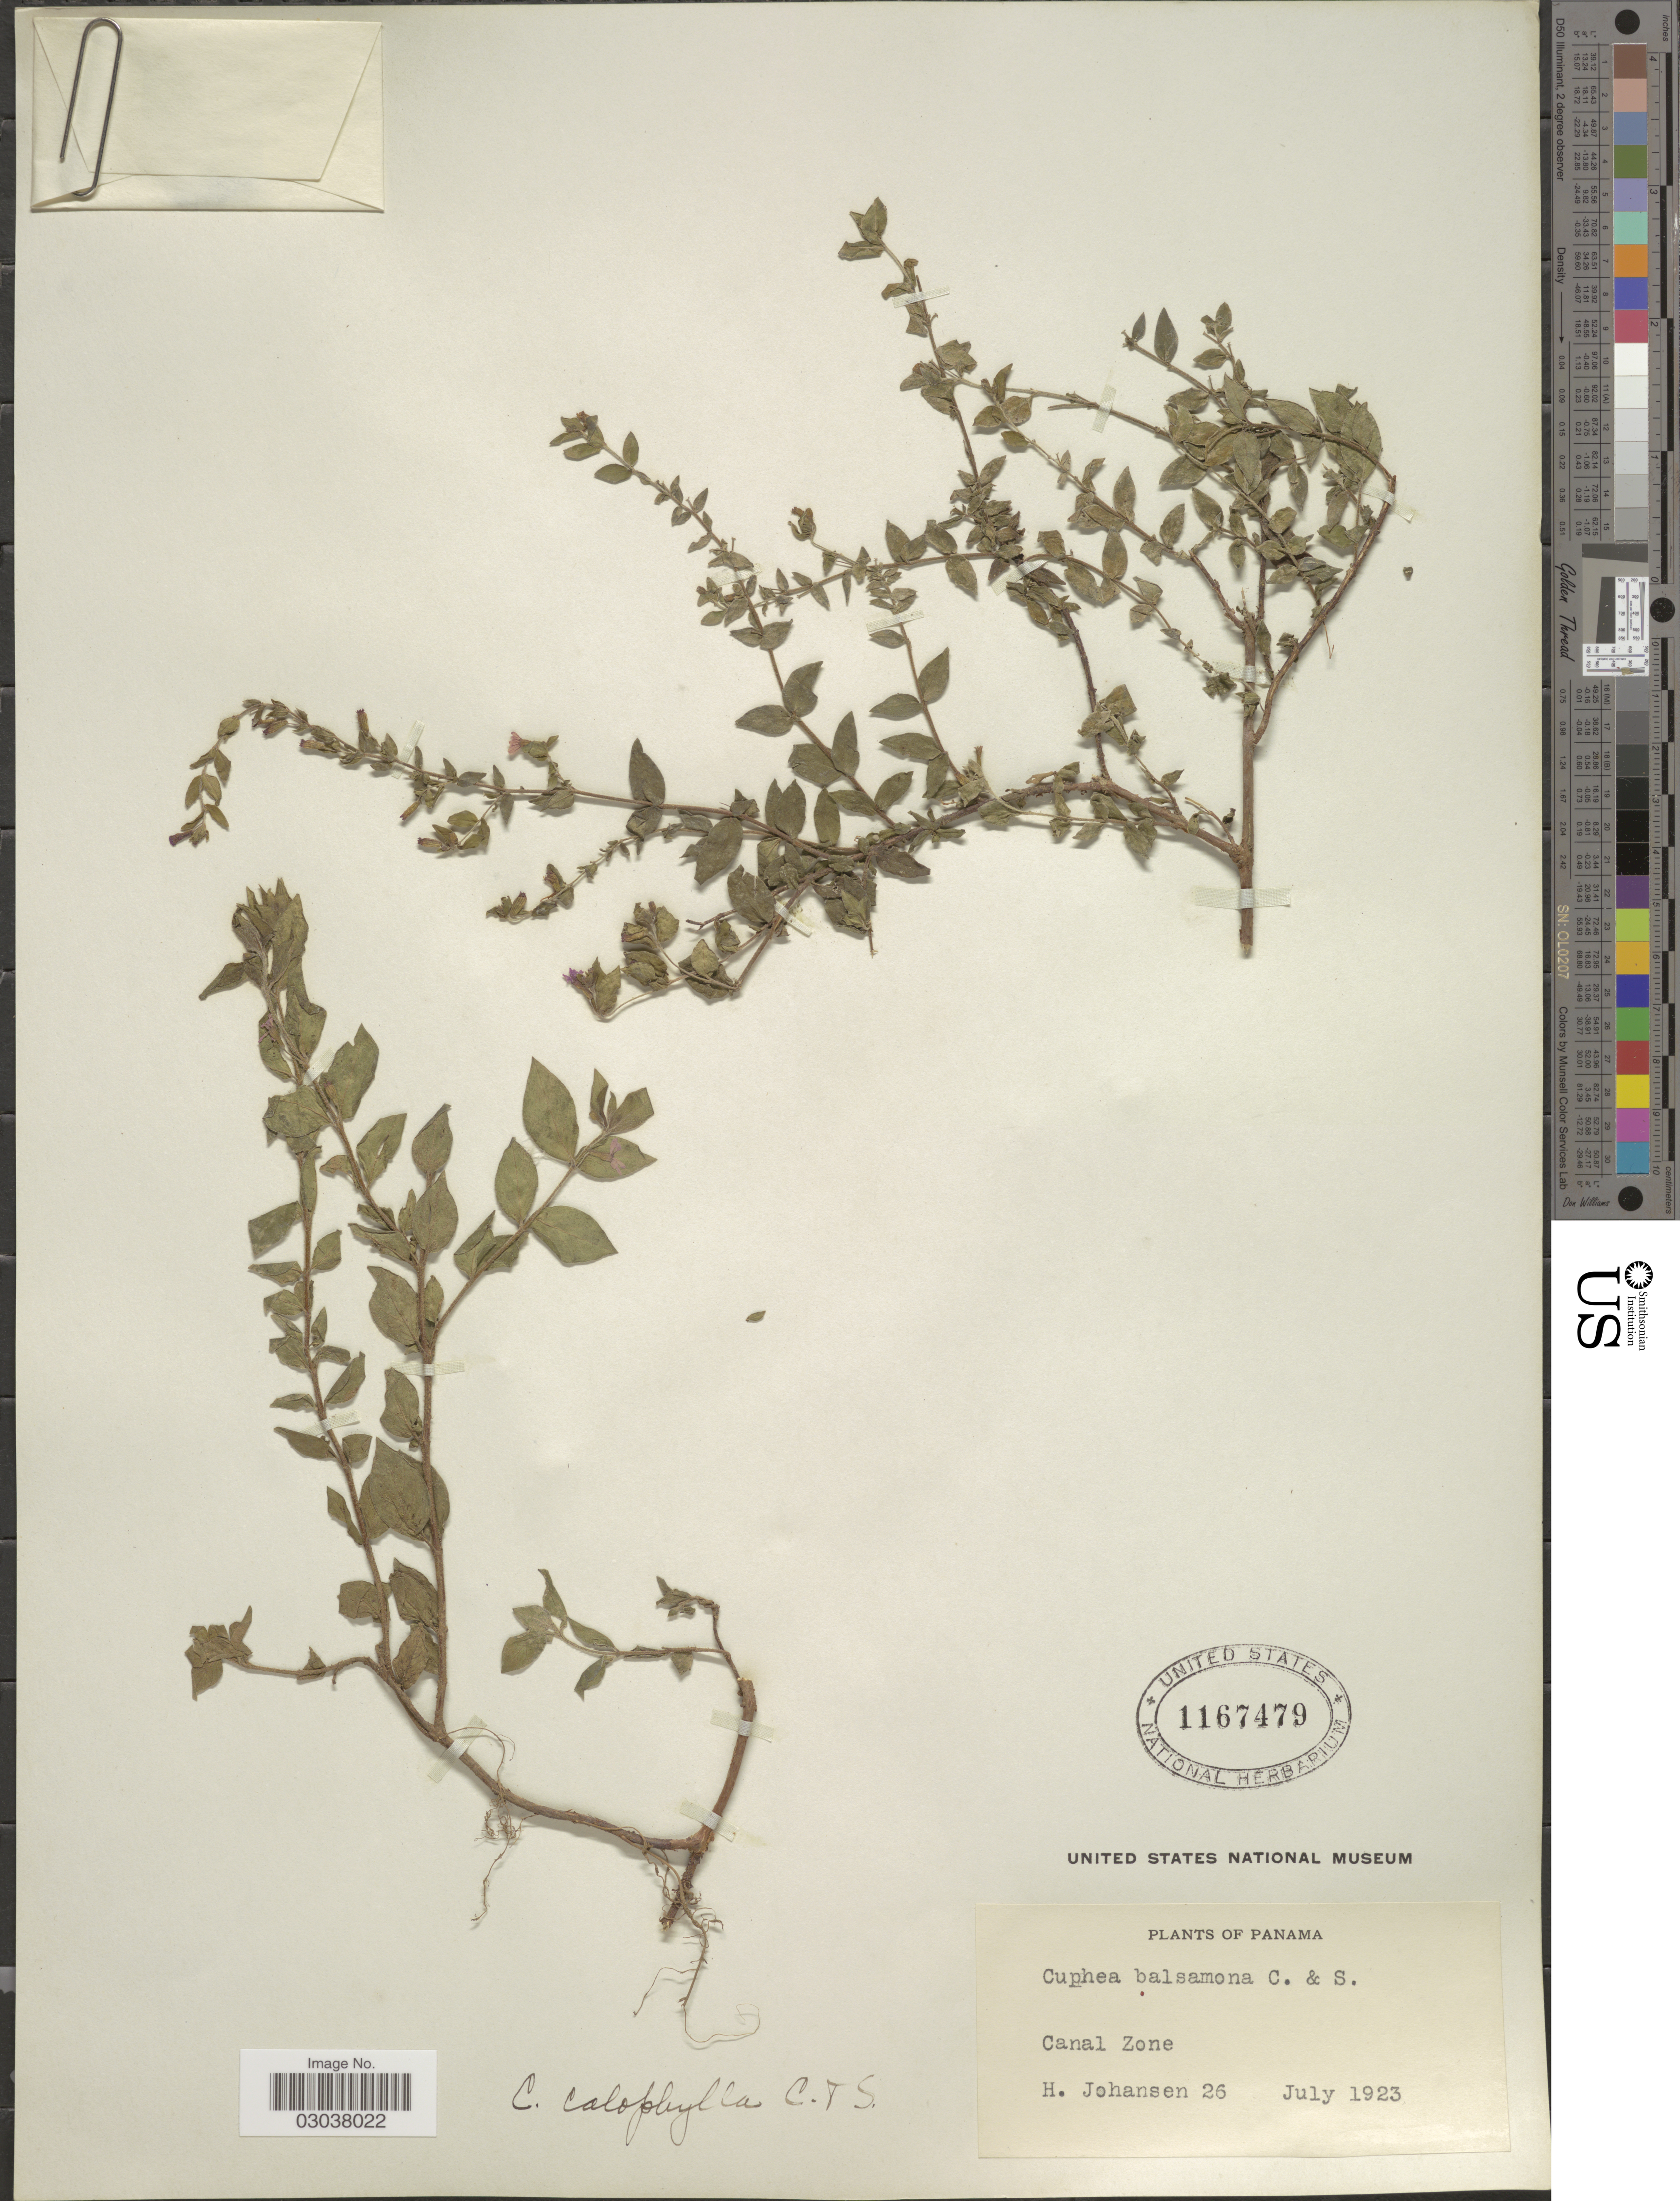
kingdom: Plantae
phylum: Tracheophyta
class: Magnoliopsida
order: Myrtales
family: Lythraceae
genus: Cuphea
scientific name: Cuphea calophylla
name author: Cham. & Schltdl.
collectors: H. Johansen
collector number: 26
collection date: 1923-07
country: Panama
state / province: Colón / Panamá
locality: Canal Zone.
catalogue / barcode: US 1167479